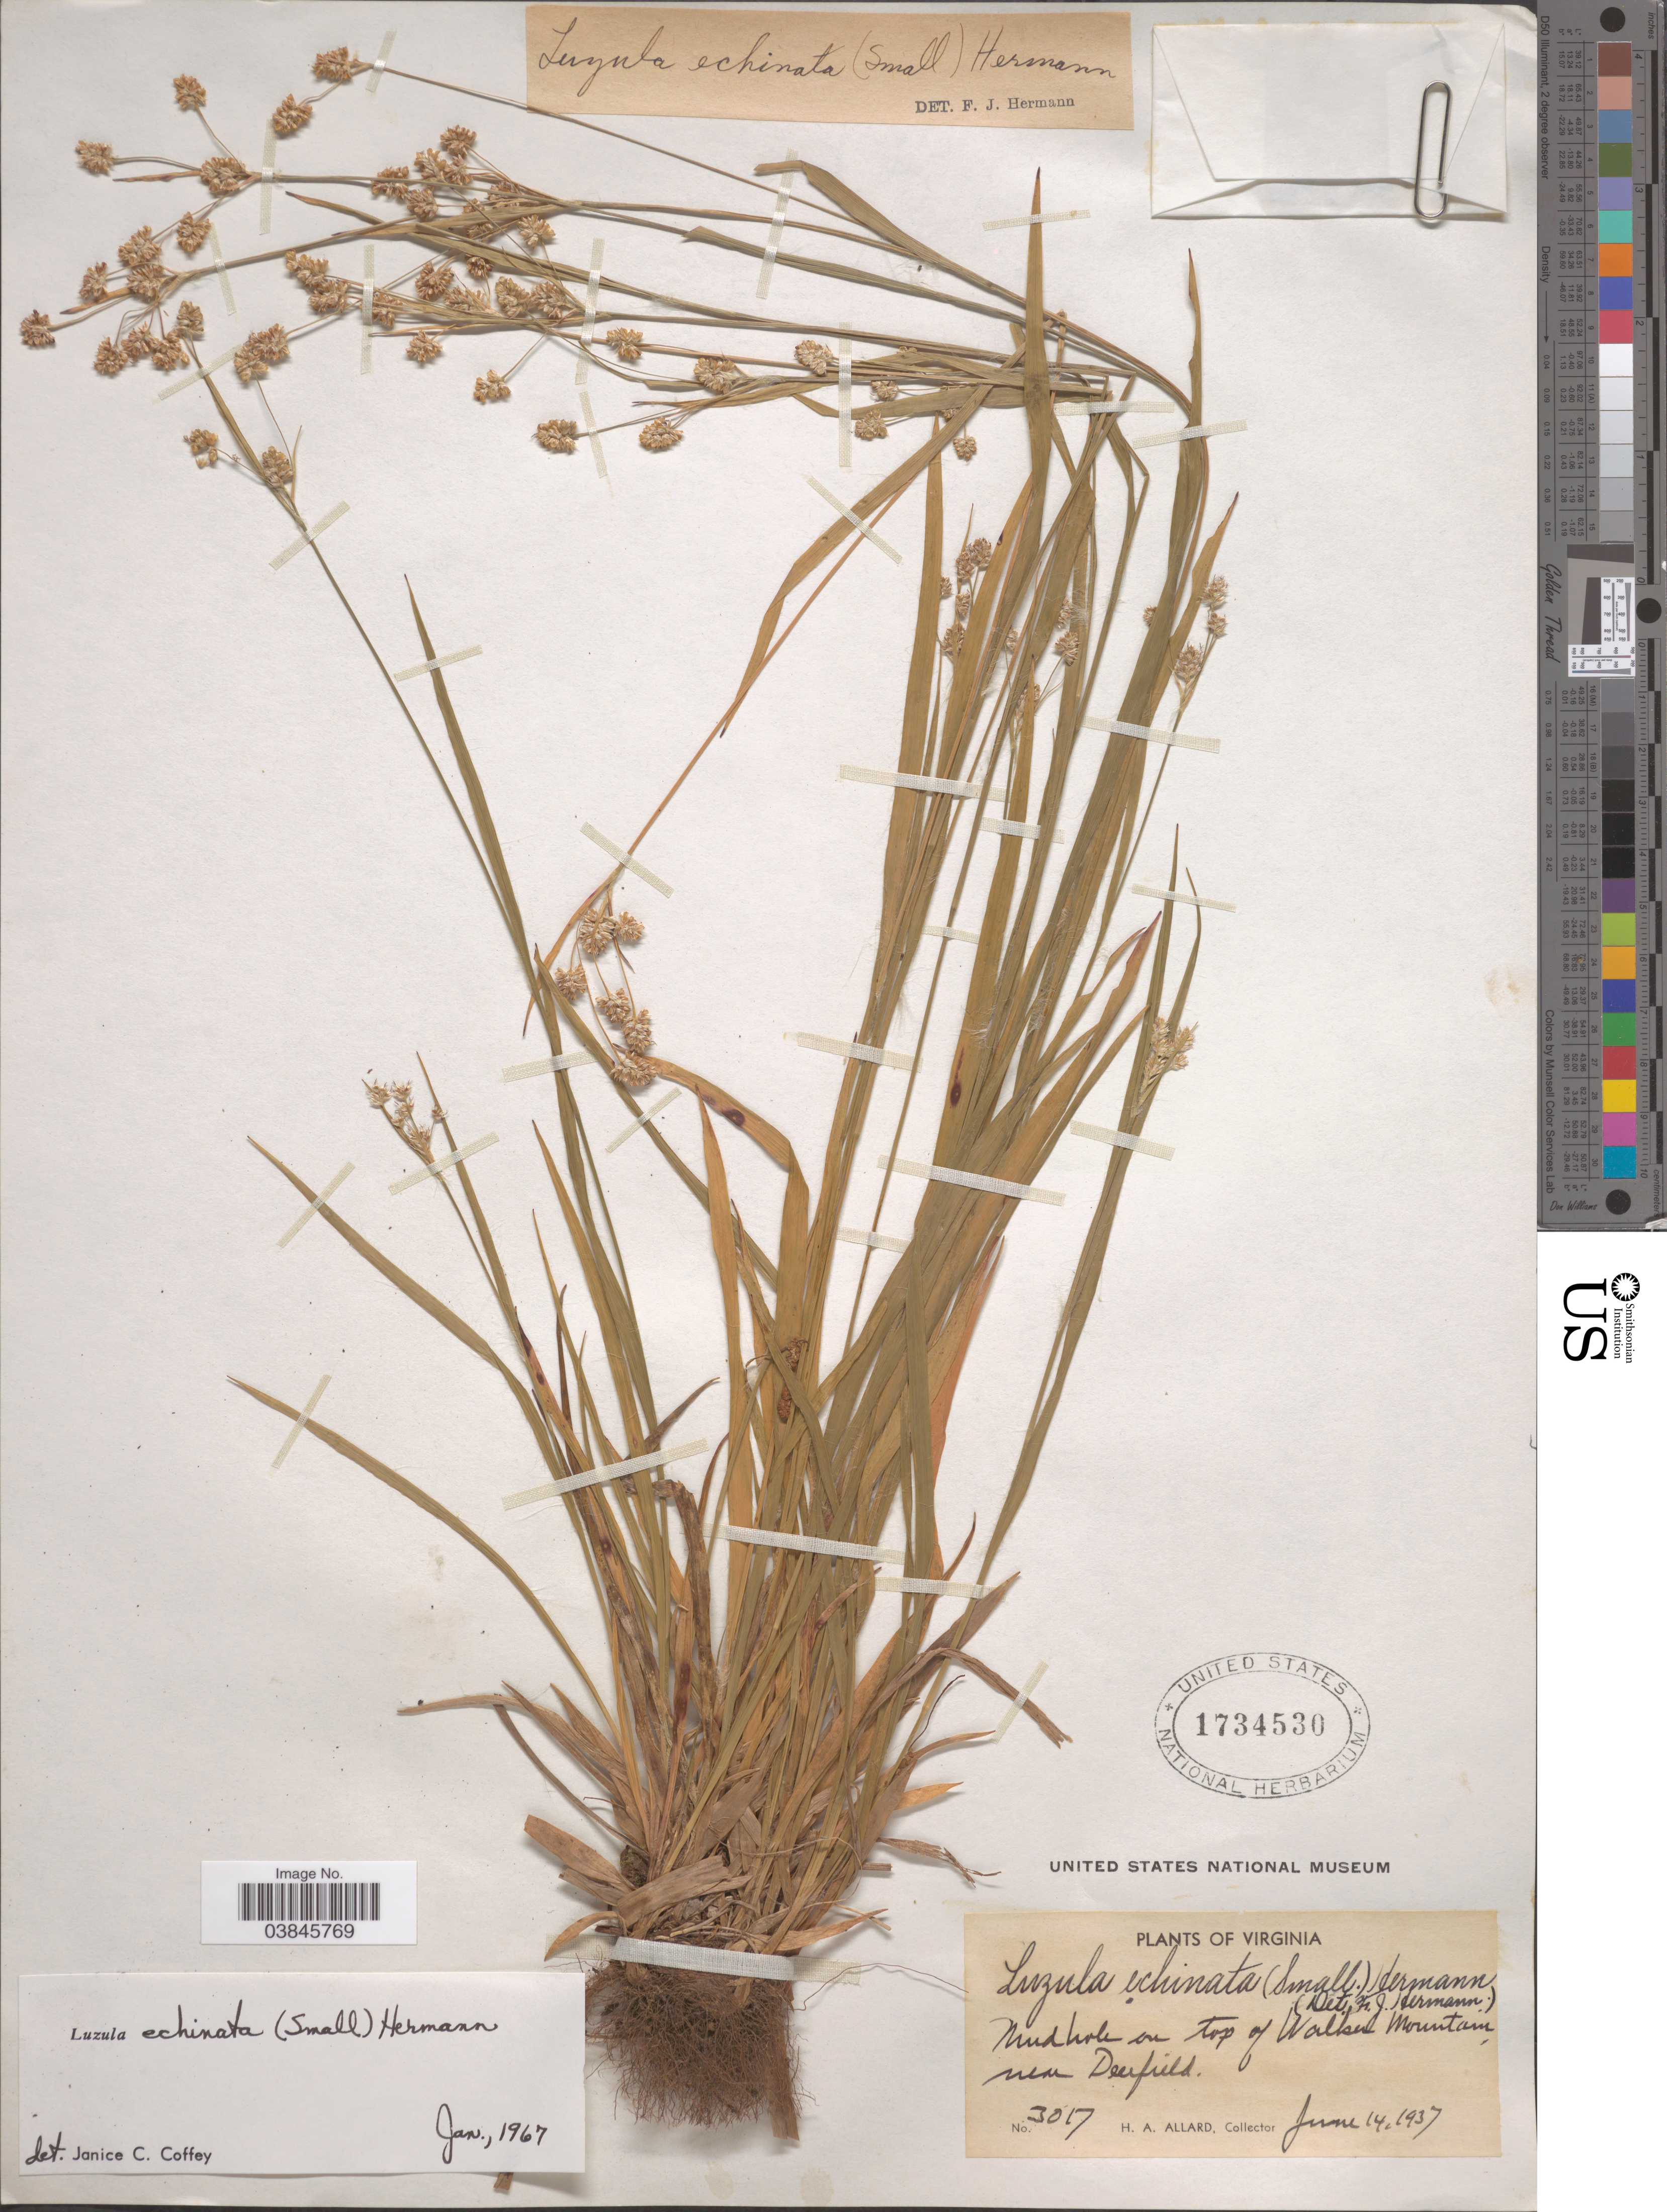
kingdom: Plantae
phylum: Tracheophyta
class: Liliopsida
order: Poales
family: Juncaceae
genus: Luzula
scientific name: Luzula echinata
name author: (Small) F.J. Herm.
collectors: H. A. Allard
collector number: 3017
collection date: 1937-06-14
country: United States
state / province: Virginia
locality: Mudhole on top of Walker Mountain, near Deerfield.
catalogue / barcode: US 1734530